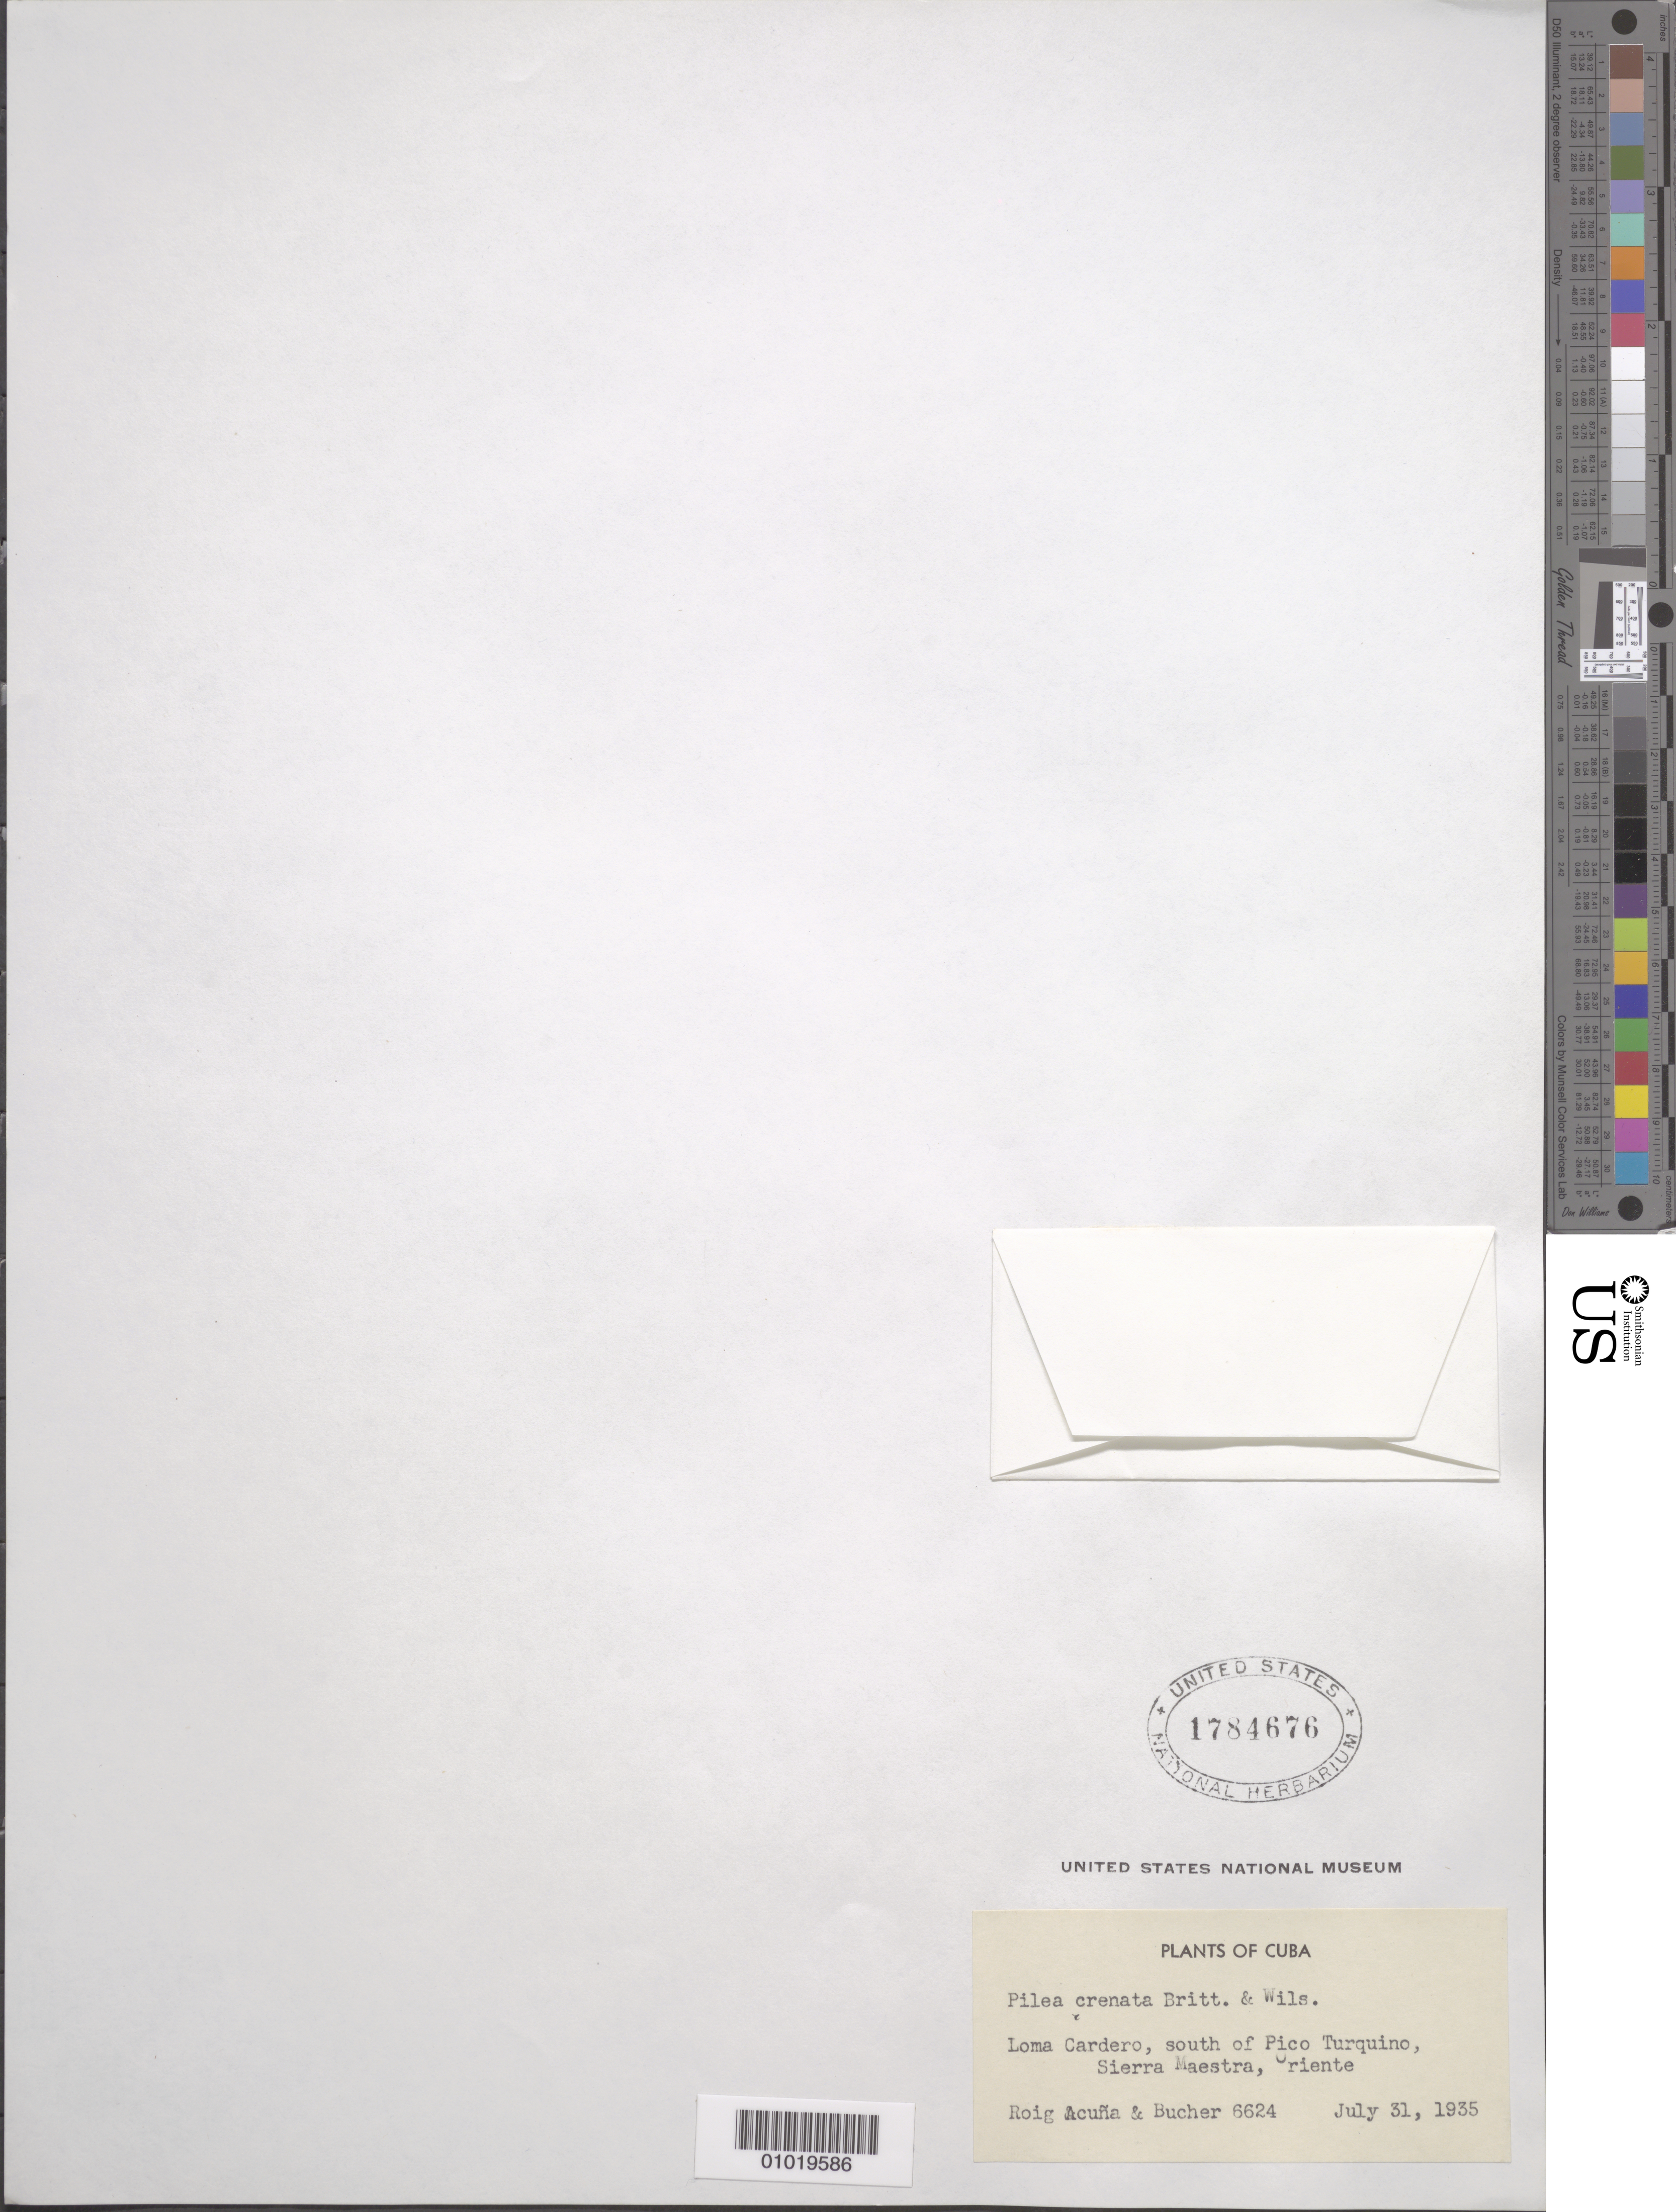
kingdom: Plantae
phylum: Tracheophyta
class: Magnoliopsida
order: Rosales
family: Urticaceae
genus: Pilea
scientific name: Pilea crenata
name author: Britton & P. Wilson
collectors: J. Acuña & G. C. Bucher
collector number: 6624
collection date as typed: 31 Jul 1935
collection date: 1935-07-31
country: Cuba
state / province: Oriente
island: Cuba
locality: Loma Cardero, S of Pico Turquino, Sierra Maestra, Oriente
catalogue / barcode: US 1784676